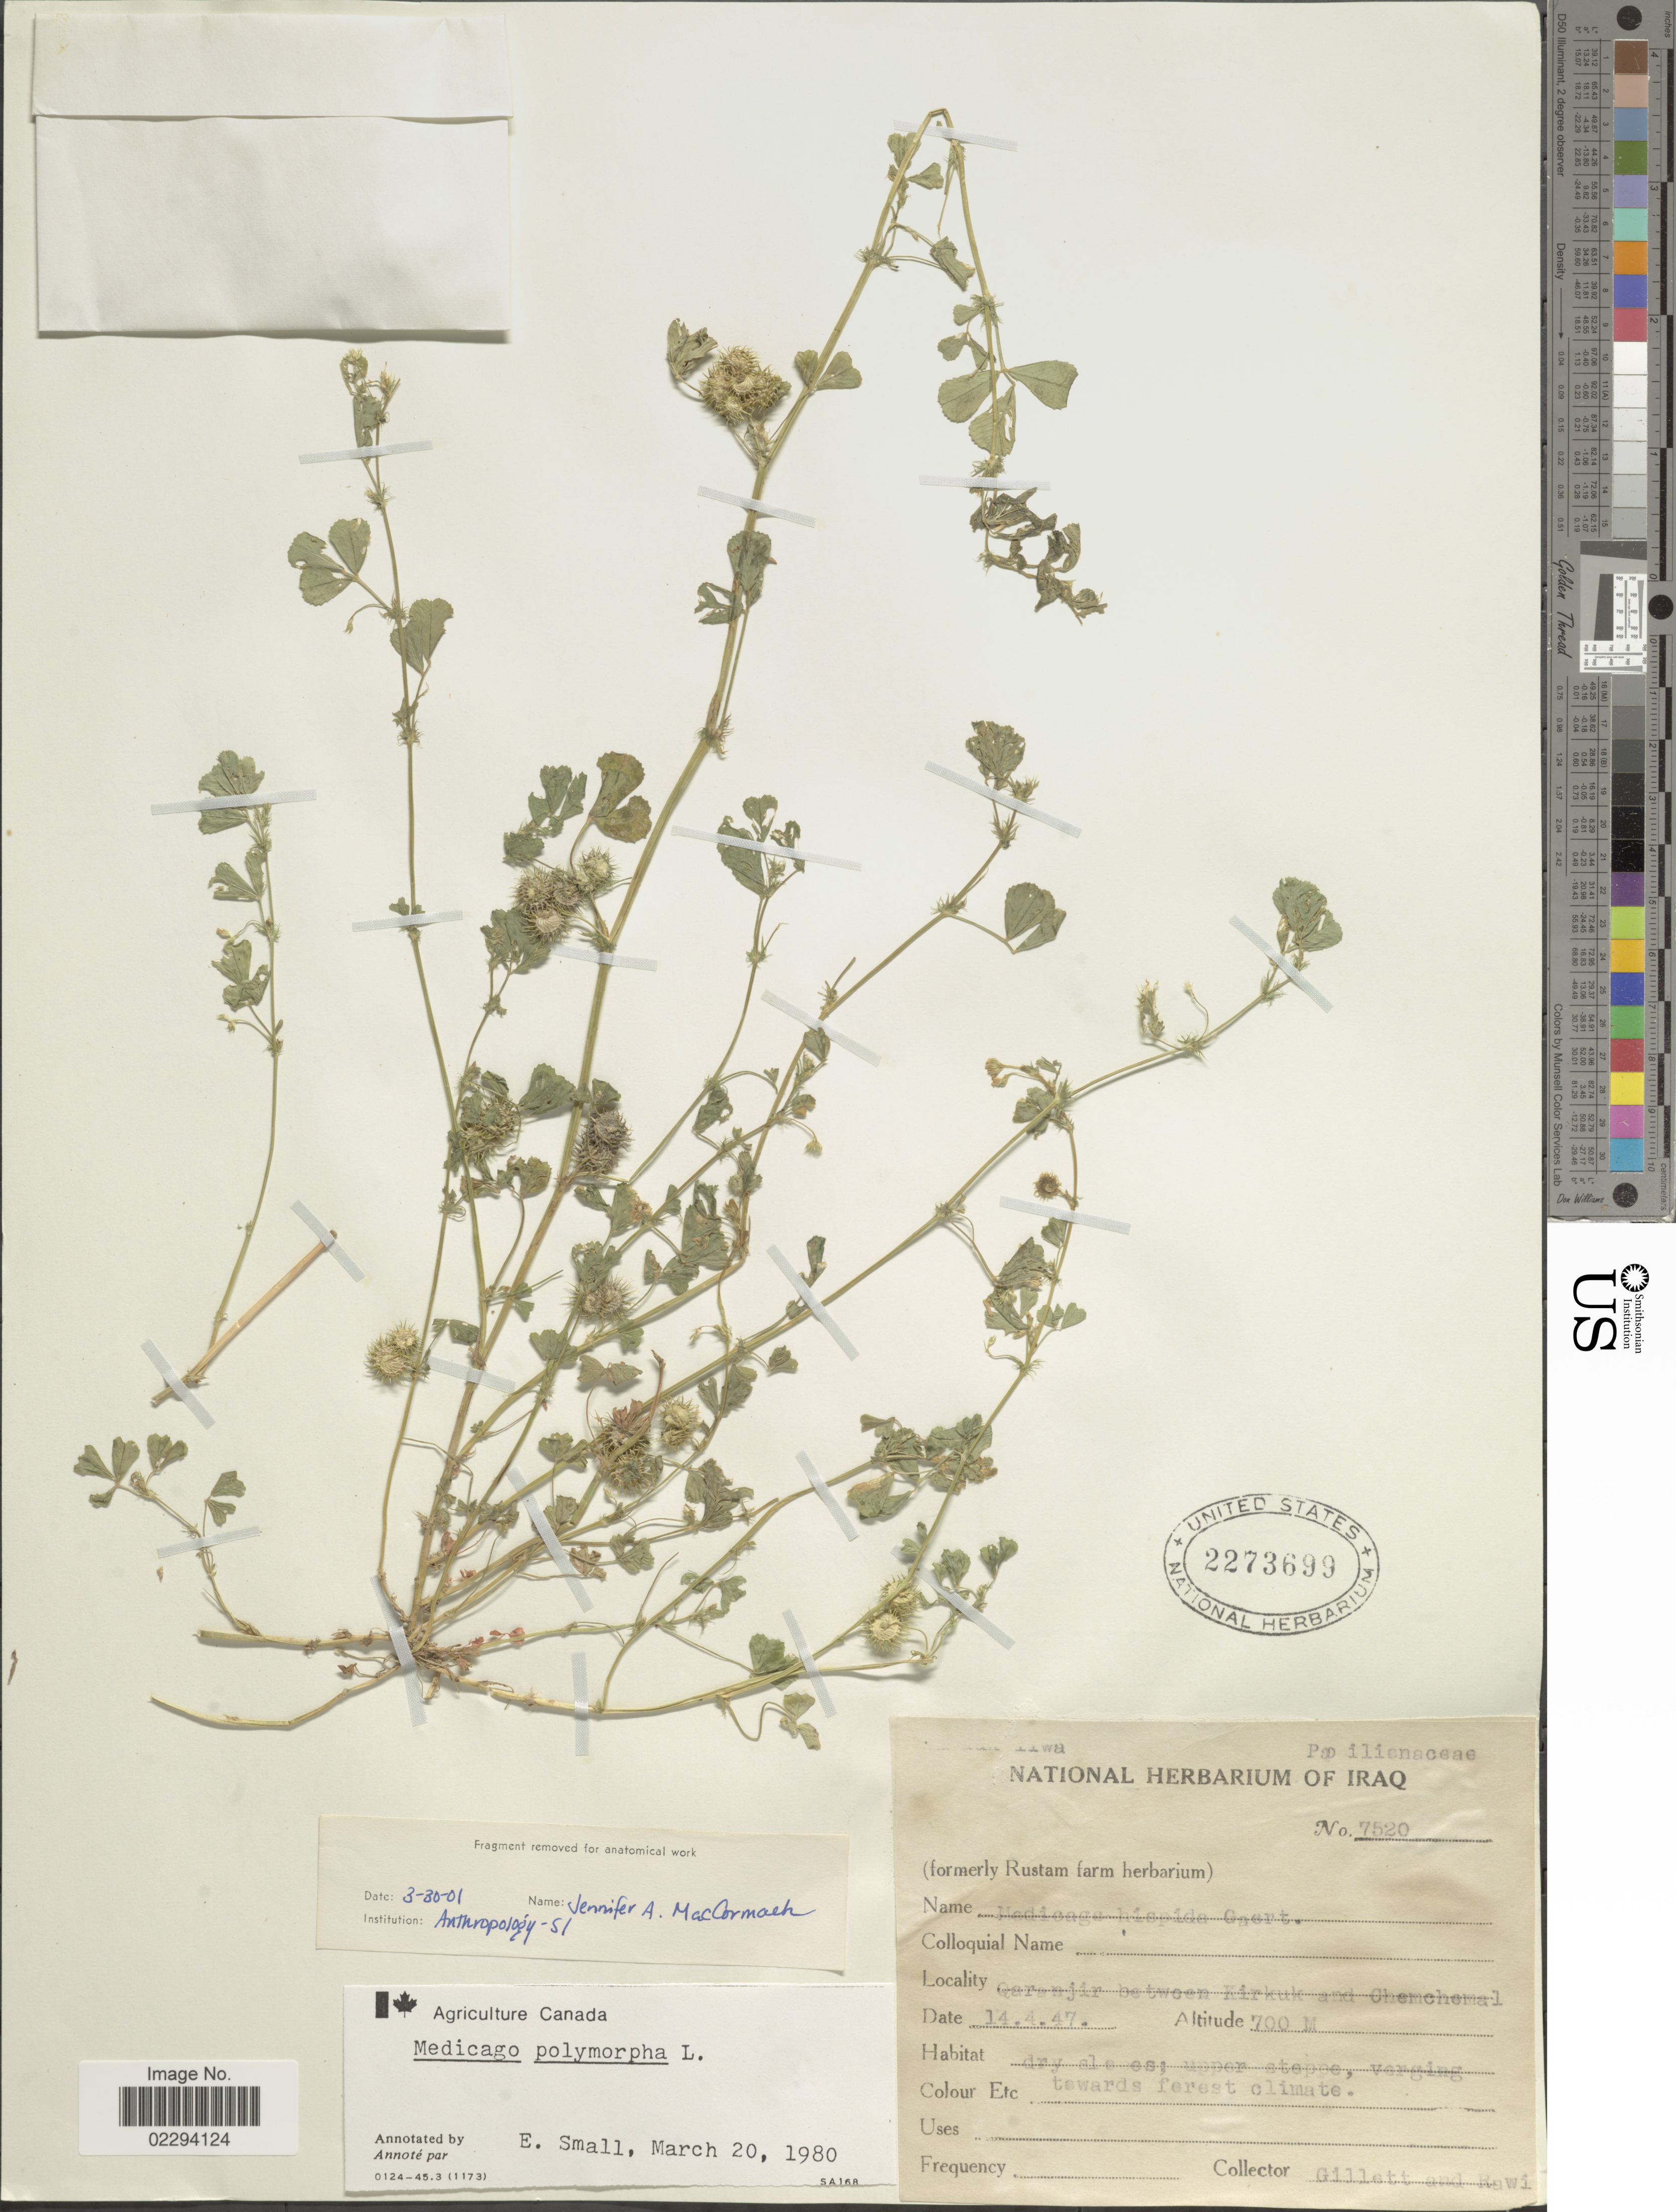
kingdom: Plantae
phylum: Tracheophyta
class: Magnoliopsida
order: Fabales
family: Fabaceae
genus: Medicago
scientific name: Medicago polymorpha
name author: L.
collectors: Gillett, -- & -. Rawi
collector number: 7520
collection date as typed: Transcribed d/m/y: 14/4/47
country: Iraq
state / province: Kirkūk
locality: Qaranjir between Kirkuk and Chemchemal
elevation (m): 700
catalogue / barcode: US 2273699